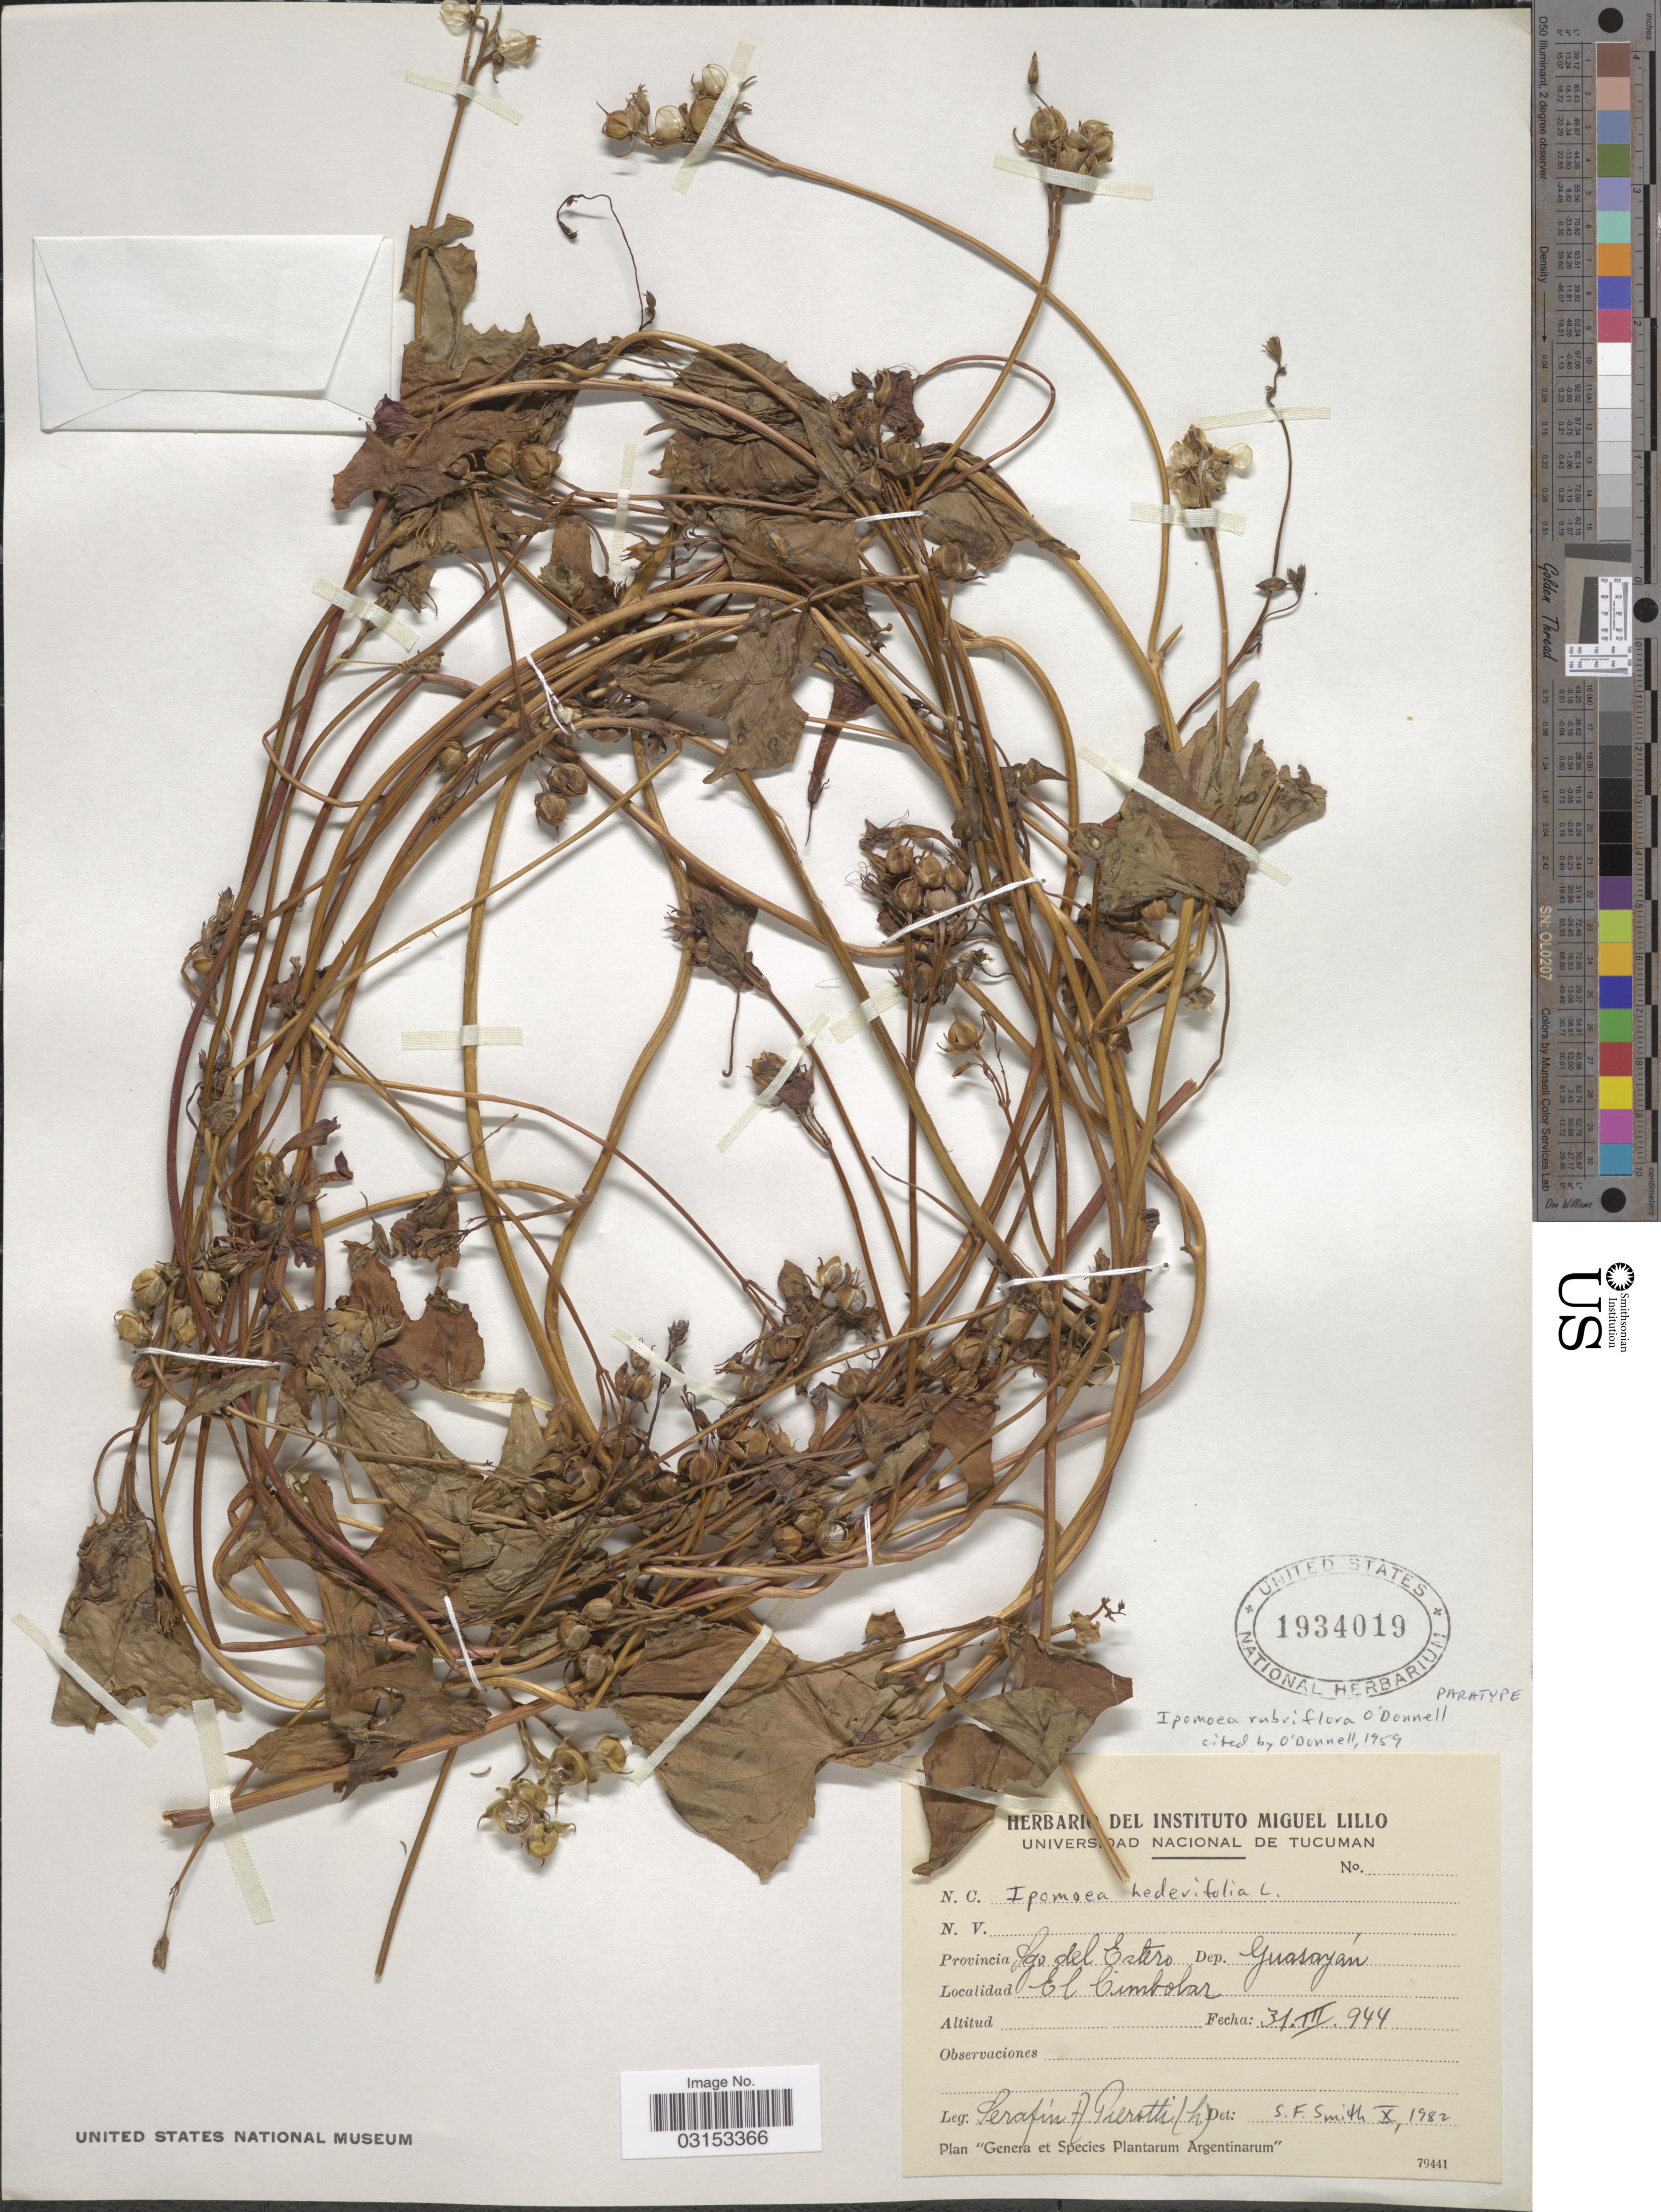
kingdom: Plantae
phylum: Tracheophyta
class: Magnoliopsida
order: Solanales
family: Convolvulaceae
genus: Ipomoea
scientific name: Ipomoea rubriflora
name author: O'Donell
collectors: S. A. Pierotti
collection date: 1944-03-31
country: Argentina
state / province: Santiago del Estero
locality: Provincia Sgo del Estero. Dep. Guasayán. El Cimbolar.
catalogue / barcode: US 1934019